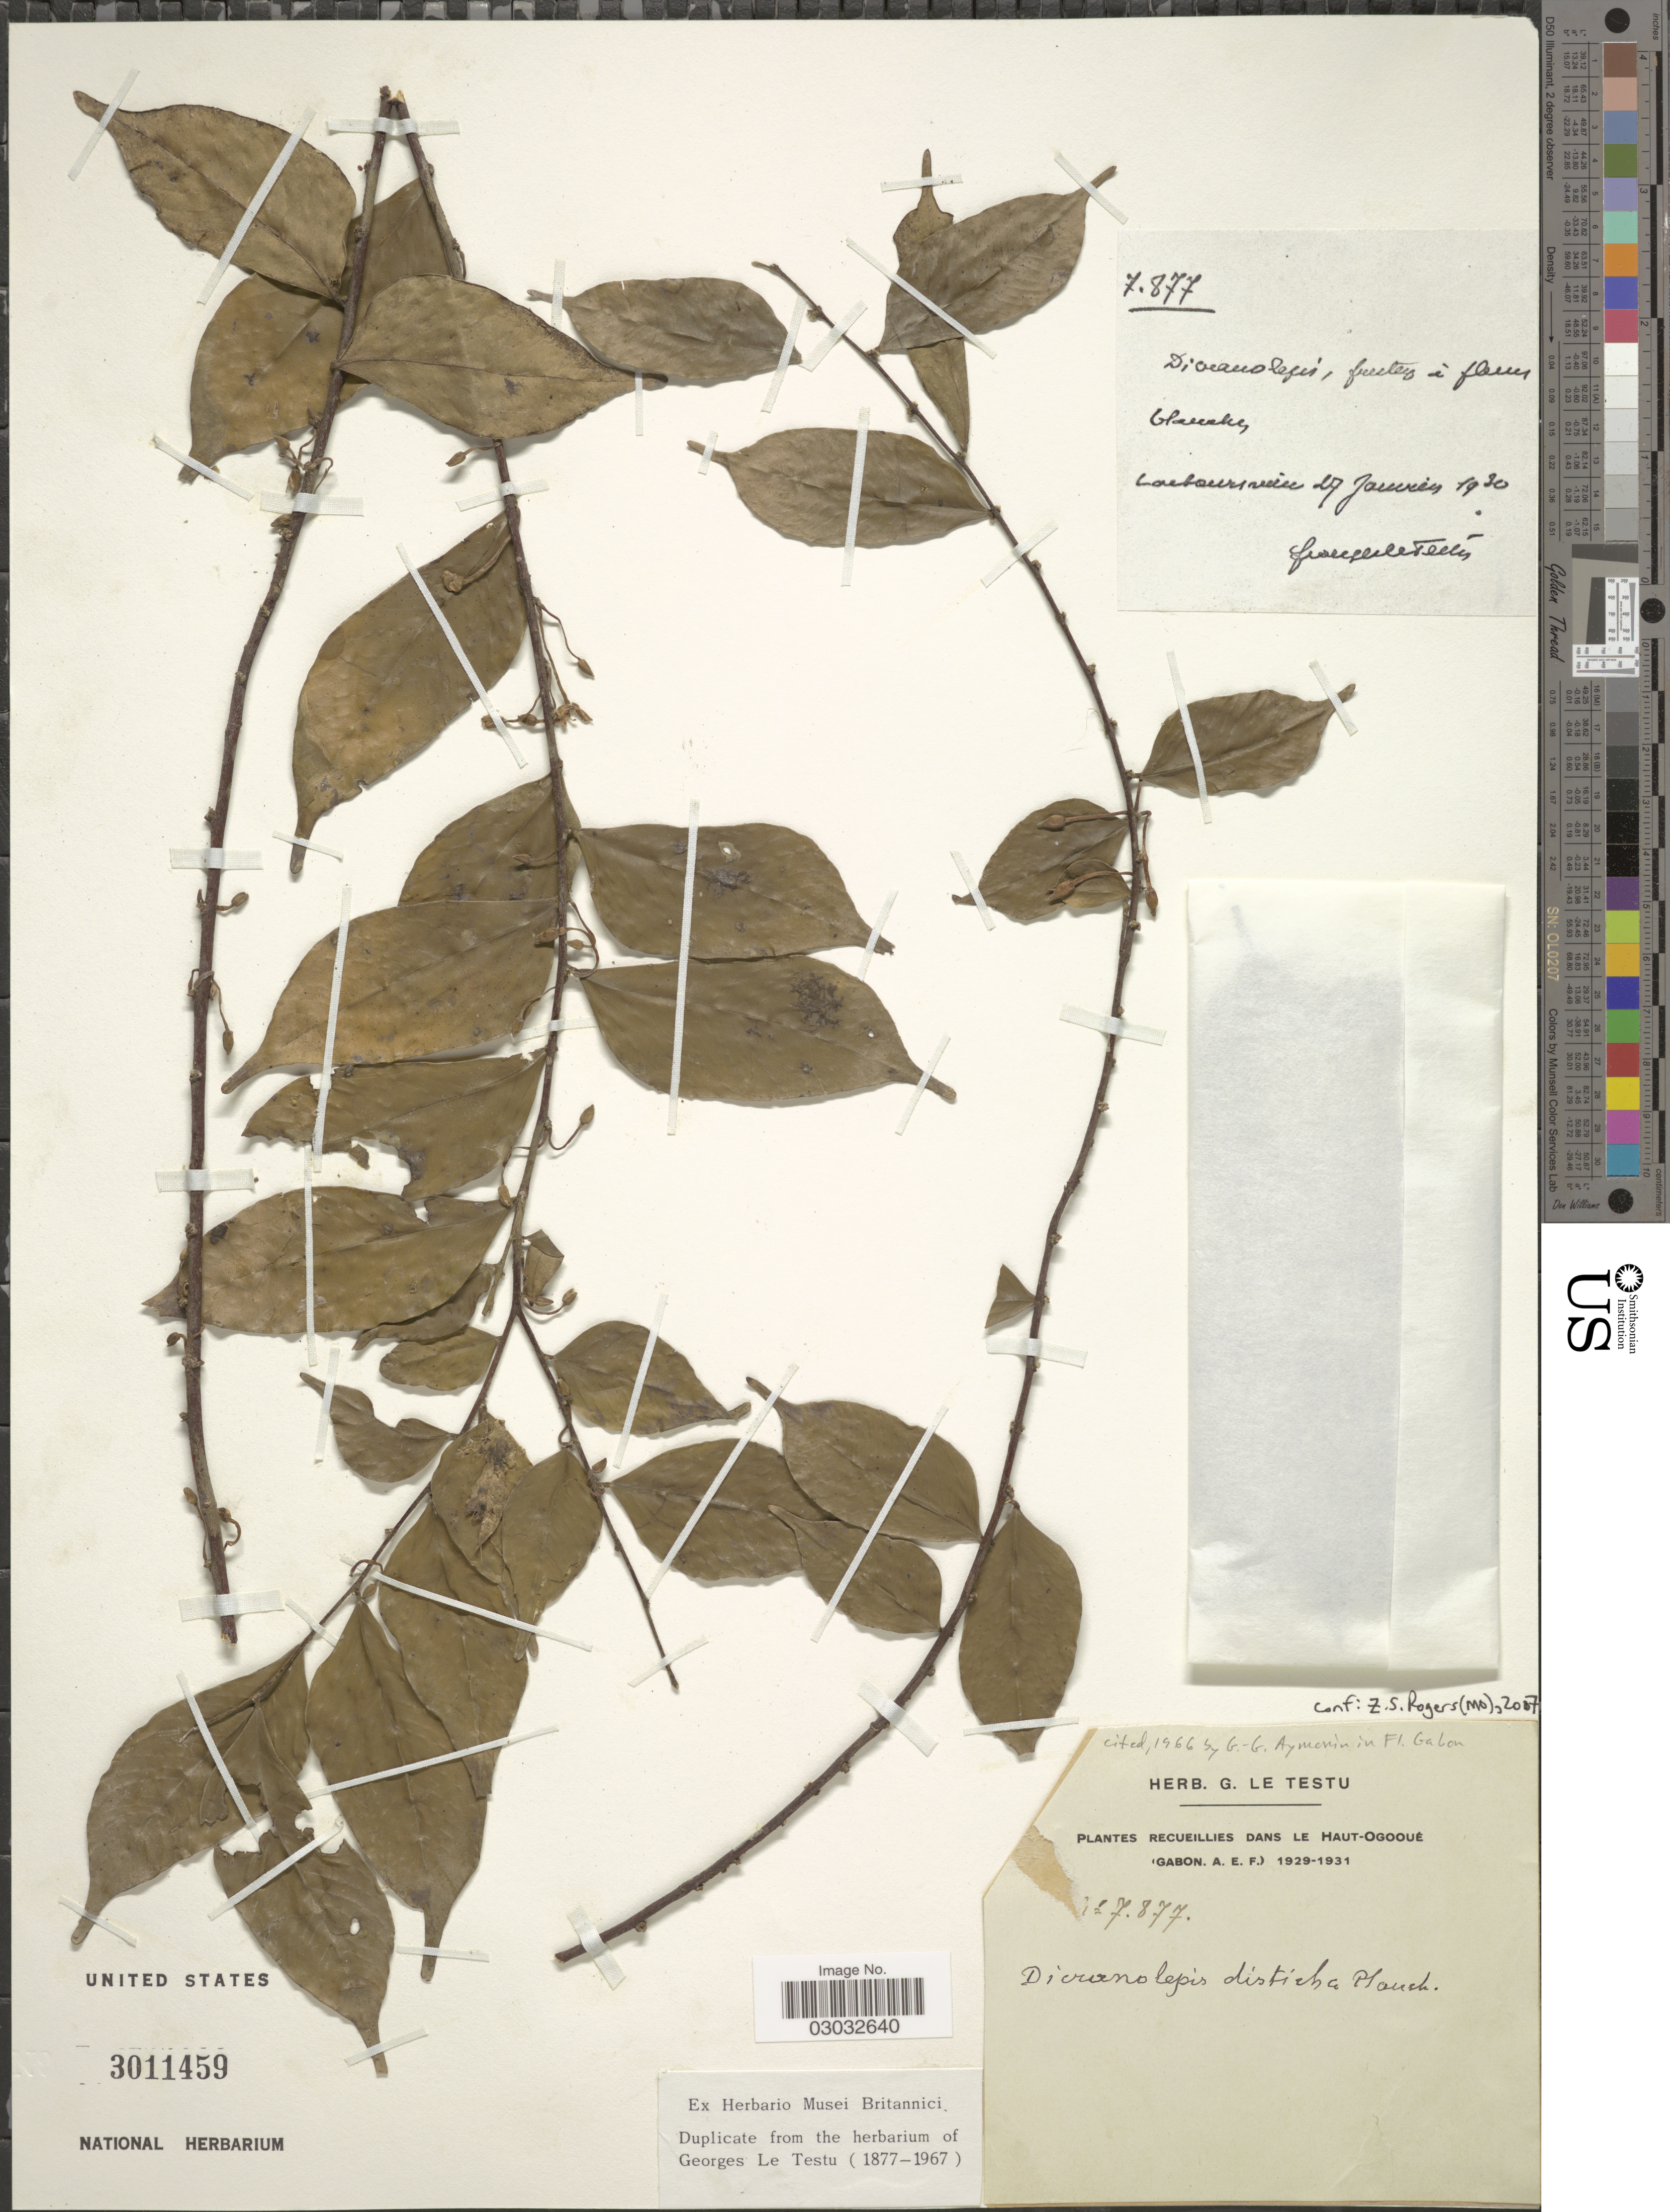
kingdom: Plantae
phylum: Tracheophyta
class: Magnoliopsida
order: Malvales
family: Thymelaeaceae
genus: Dicranolepis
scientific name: Dicranolepis disticha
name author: Planch.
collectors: G. Le Testu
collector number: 7877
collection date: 1930-01-27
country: Gabon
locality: Dans le Haut-Ogooué (Gabon. A. E. F.). Lastoursville.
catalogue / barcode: US 3011459